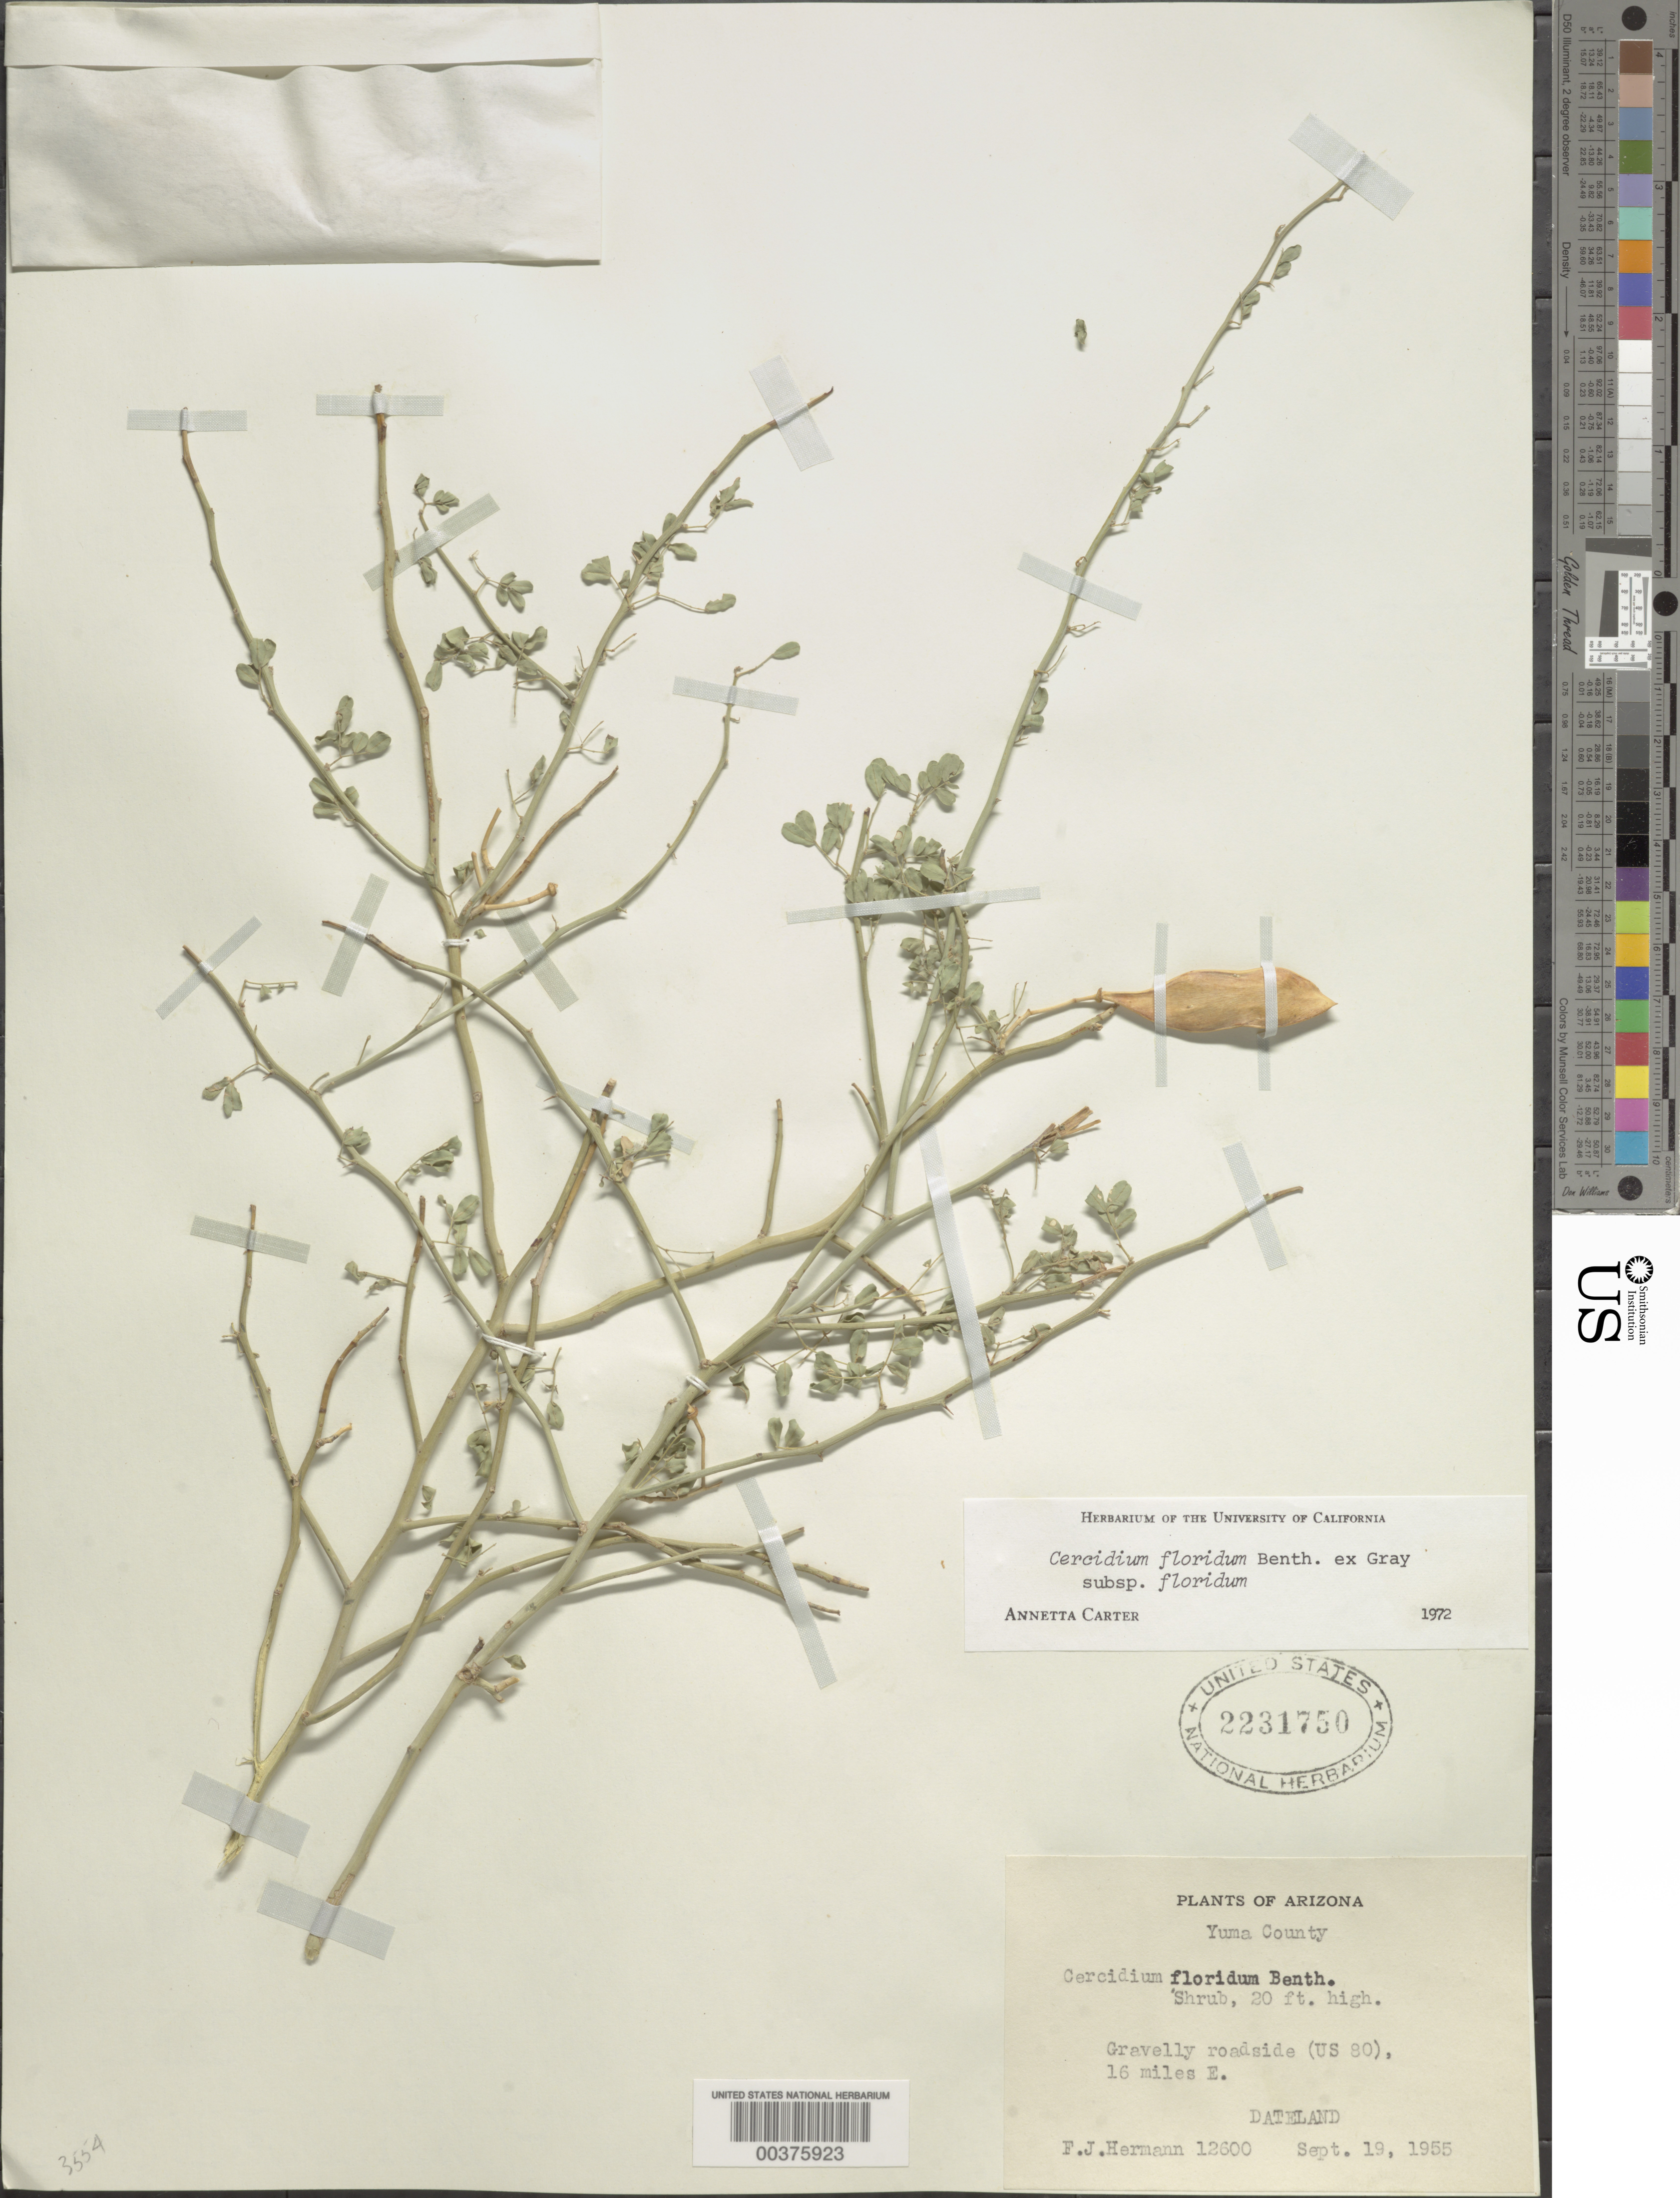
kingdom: Plantae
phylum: Tracheophyta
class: Magnoliopsida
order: Fabales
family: Fabaceae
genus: Parkinsonia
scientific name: Parkinsonia florida subsp. florida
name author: (Benth. ex A. Gray) S. Watson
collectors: F. J. Hermann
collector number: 12600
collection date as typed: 19 Sep 1955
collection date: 1955-09-19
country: United States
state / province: Arizona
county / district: Yuma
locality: Us 80; 16 mi e dateland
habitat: Gravely roadside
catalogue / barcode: US 2231750